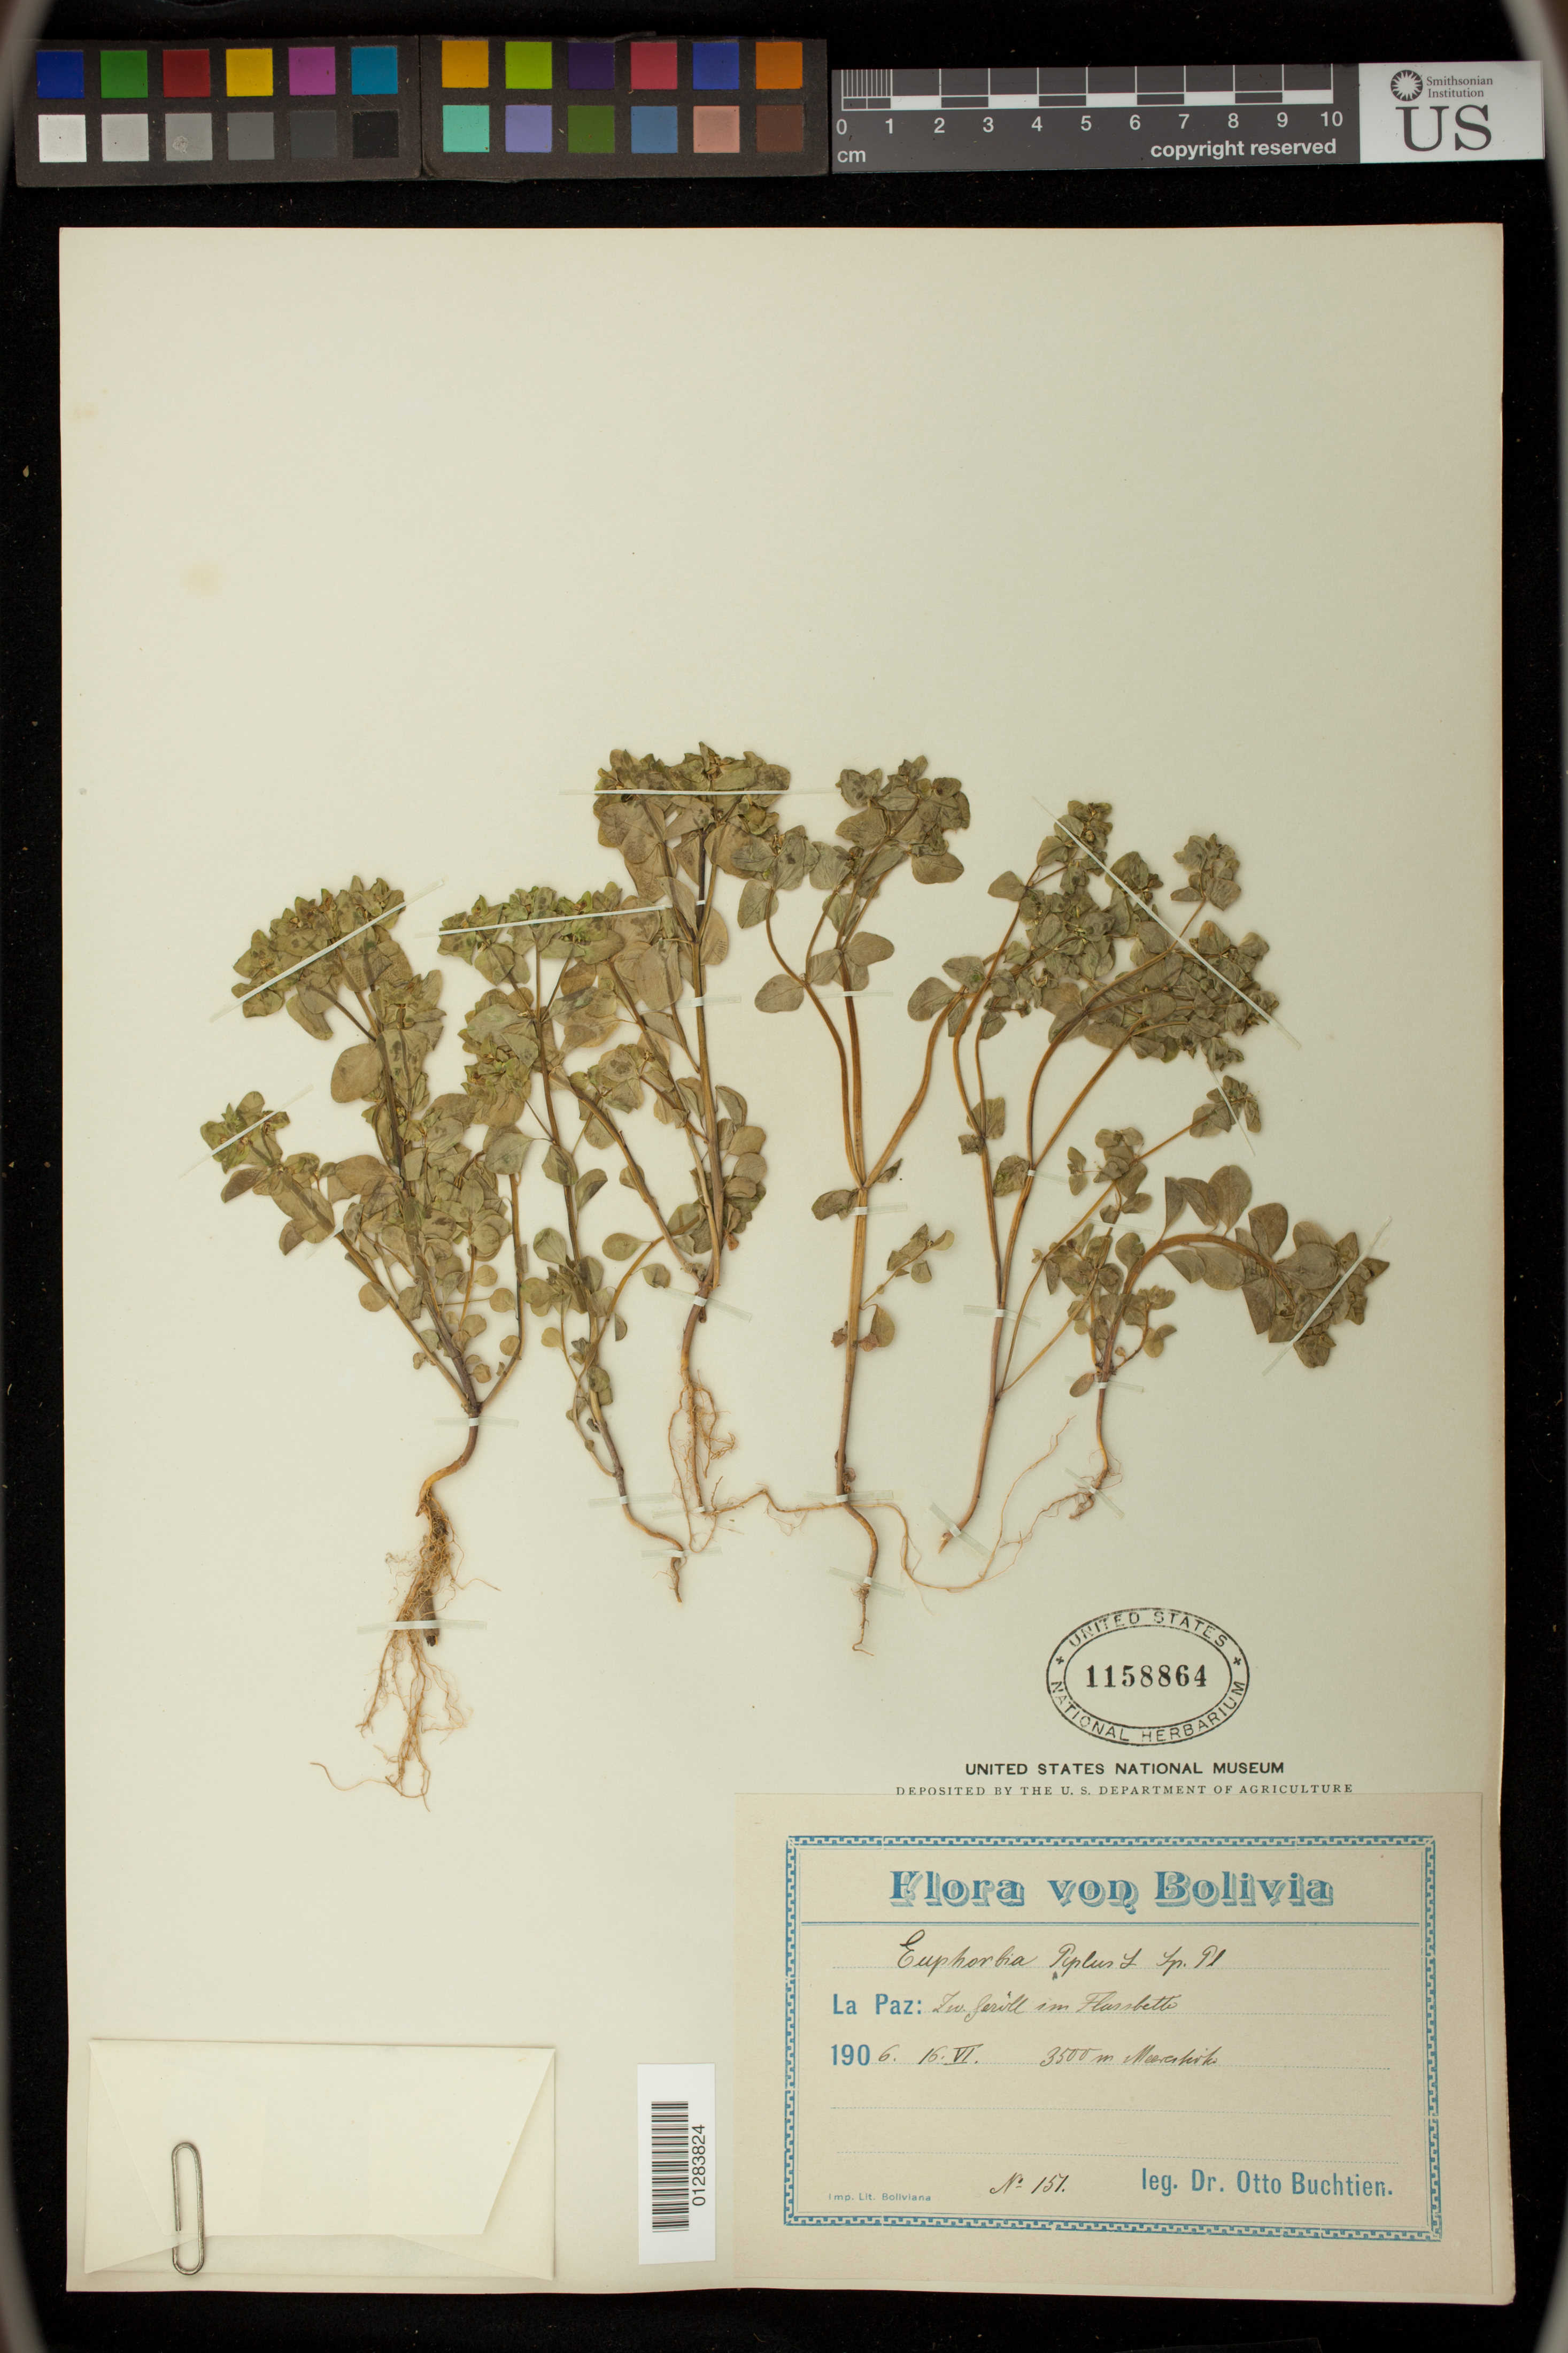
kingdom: Plantae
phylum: Tracheophyta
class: Magnoliopsida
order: Malpighiales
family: Euphorbiaceae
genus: Euphorbia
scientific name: Euphorbia peplus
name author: L.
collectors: O. Buchtien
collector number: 157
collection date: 1906-06-16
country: Bolivia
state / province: La Paz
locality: Lev Serill im Flurrbette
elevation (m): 3500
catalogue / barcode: US 1158864